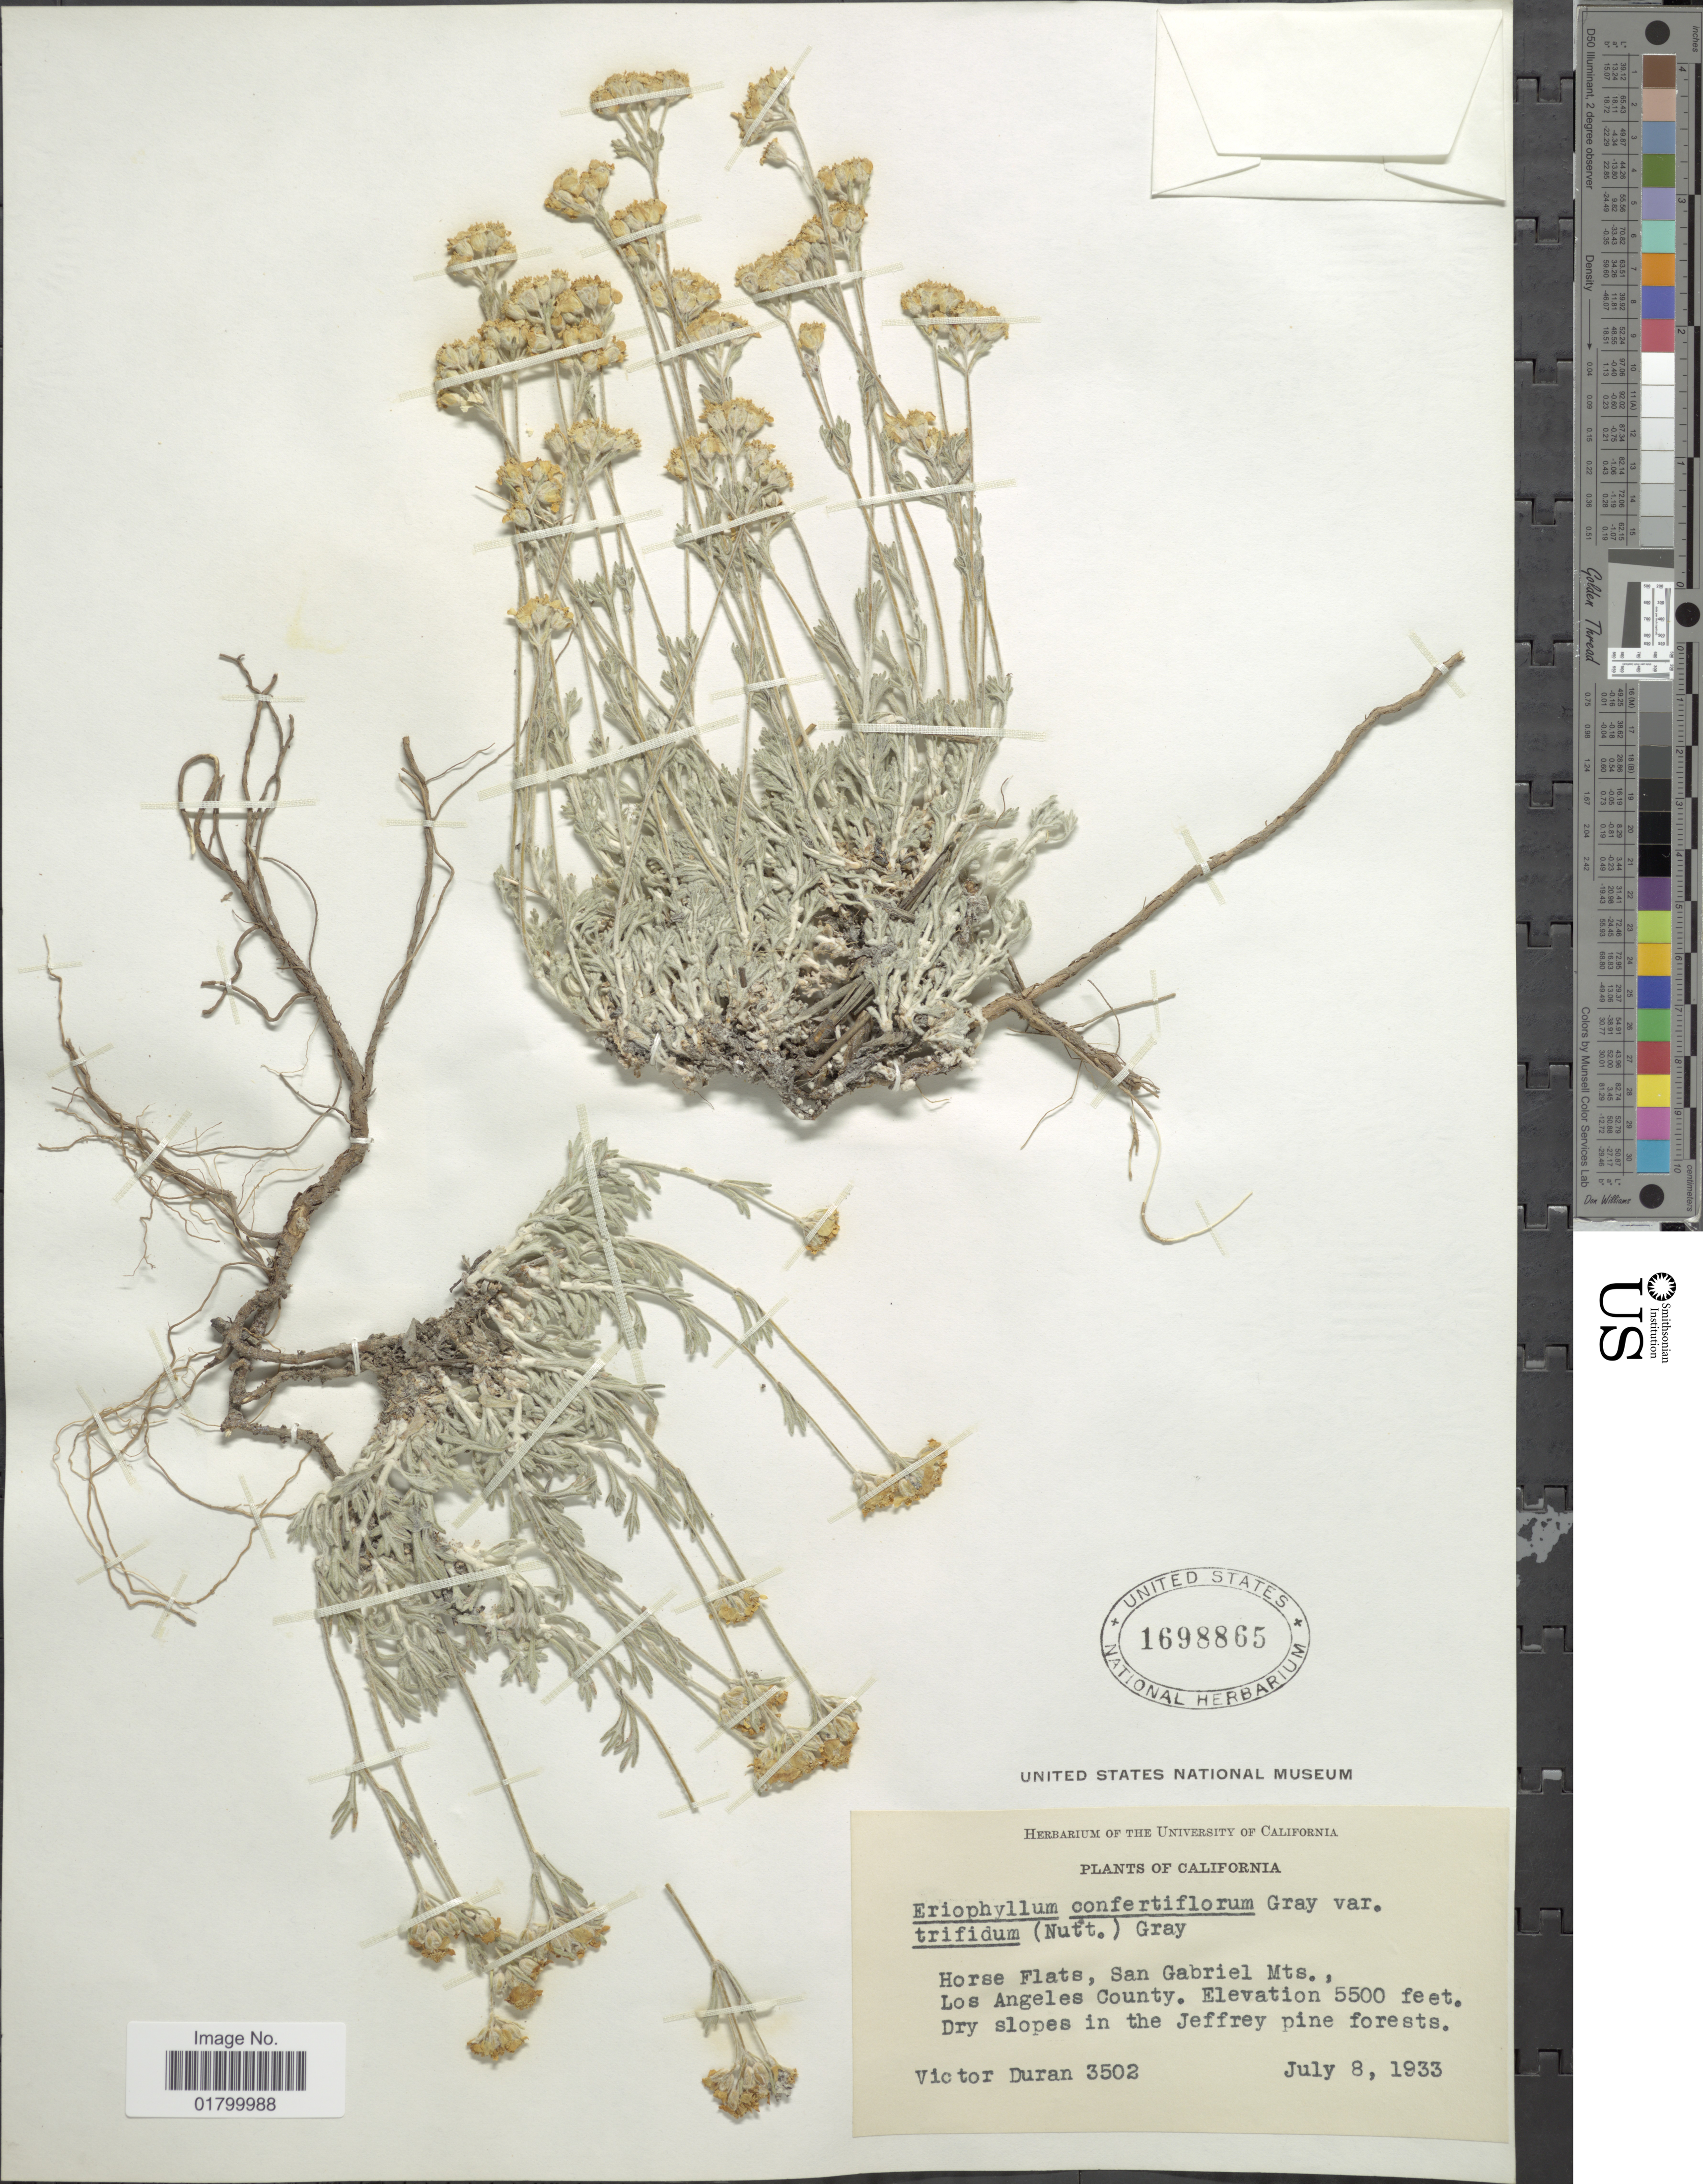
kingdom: Plantae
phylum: Tracheophyta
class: Magnoliopsida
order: Asterales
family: Asteraceae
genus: Eriophyllum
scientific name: Eriophyllum confertiflorum var. trifidum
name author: (Nutt.) A. Gray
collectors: V. Duran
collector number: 3502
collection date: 1933-07-08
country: United States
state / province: California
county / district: Los Angeles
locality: Horse Flats, San Gabriel Mts., Los Angeles County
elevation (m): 1676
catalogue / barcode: US 1698865